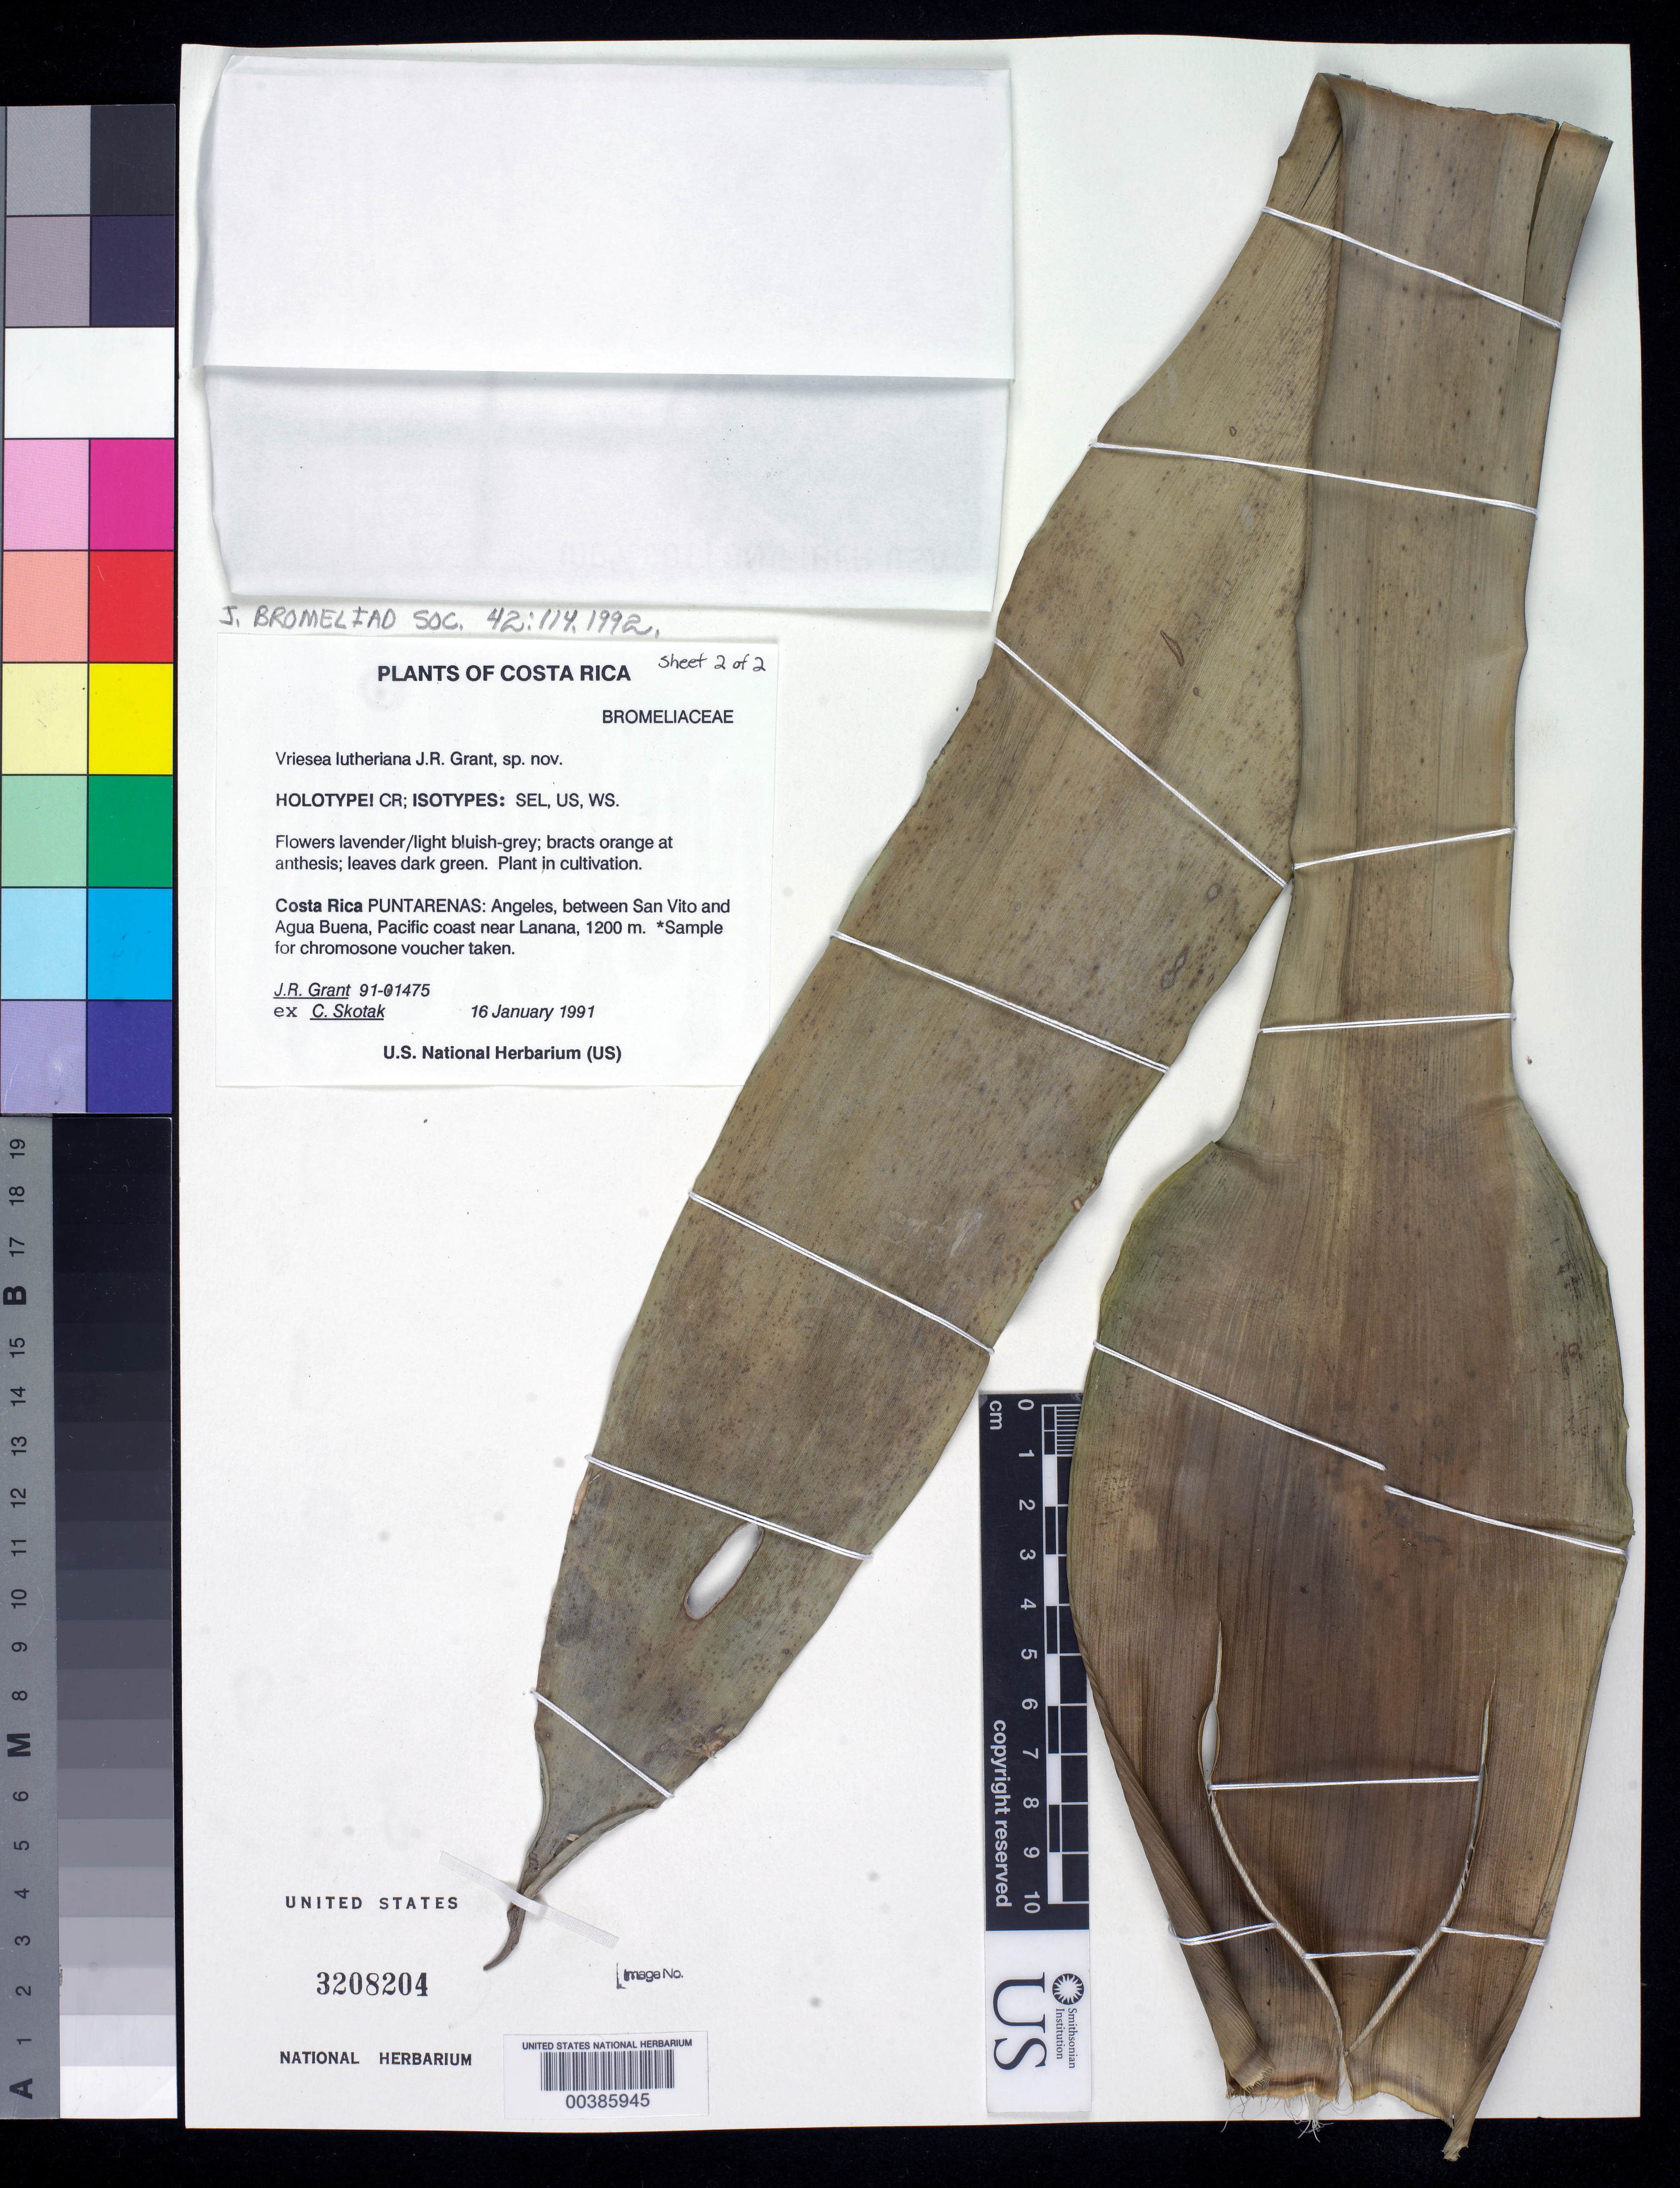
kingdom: Plantae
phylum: Tracheophyta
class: Liliopsida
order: Poales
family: Bromeliaceae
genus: Vriesea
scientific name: Vriesea lutheriana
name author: J.R. Grant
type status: Isotype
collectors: J. R. Grant & C. Skotak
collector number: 91-01475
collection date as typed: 16 Jan 1991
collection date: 1991-01-16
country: Costa Rica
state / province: Puntarenas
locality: Amgeles, between San Vito & Agua Buena, Pacific coast near Lanana.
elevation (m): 1200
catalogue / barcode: US 3208204